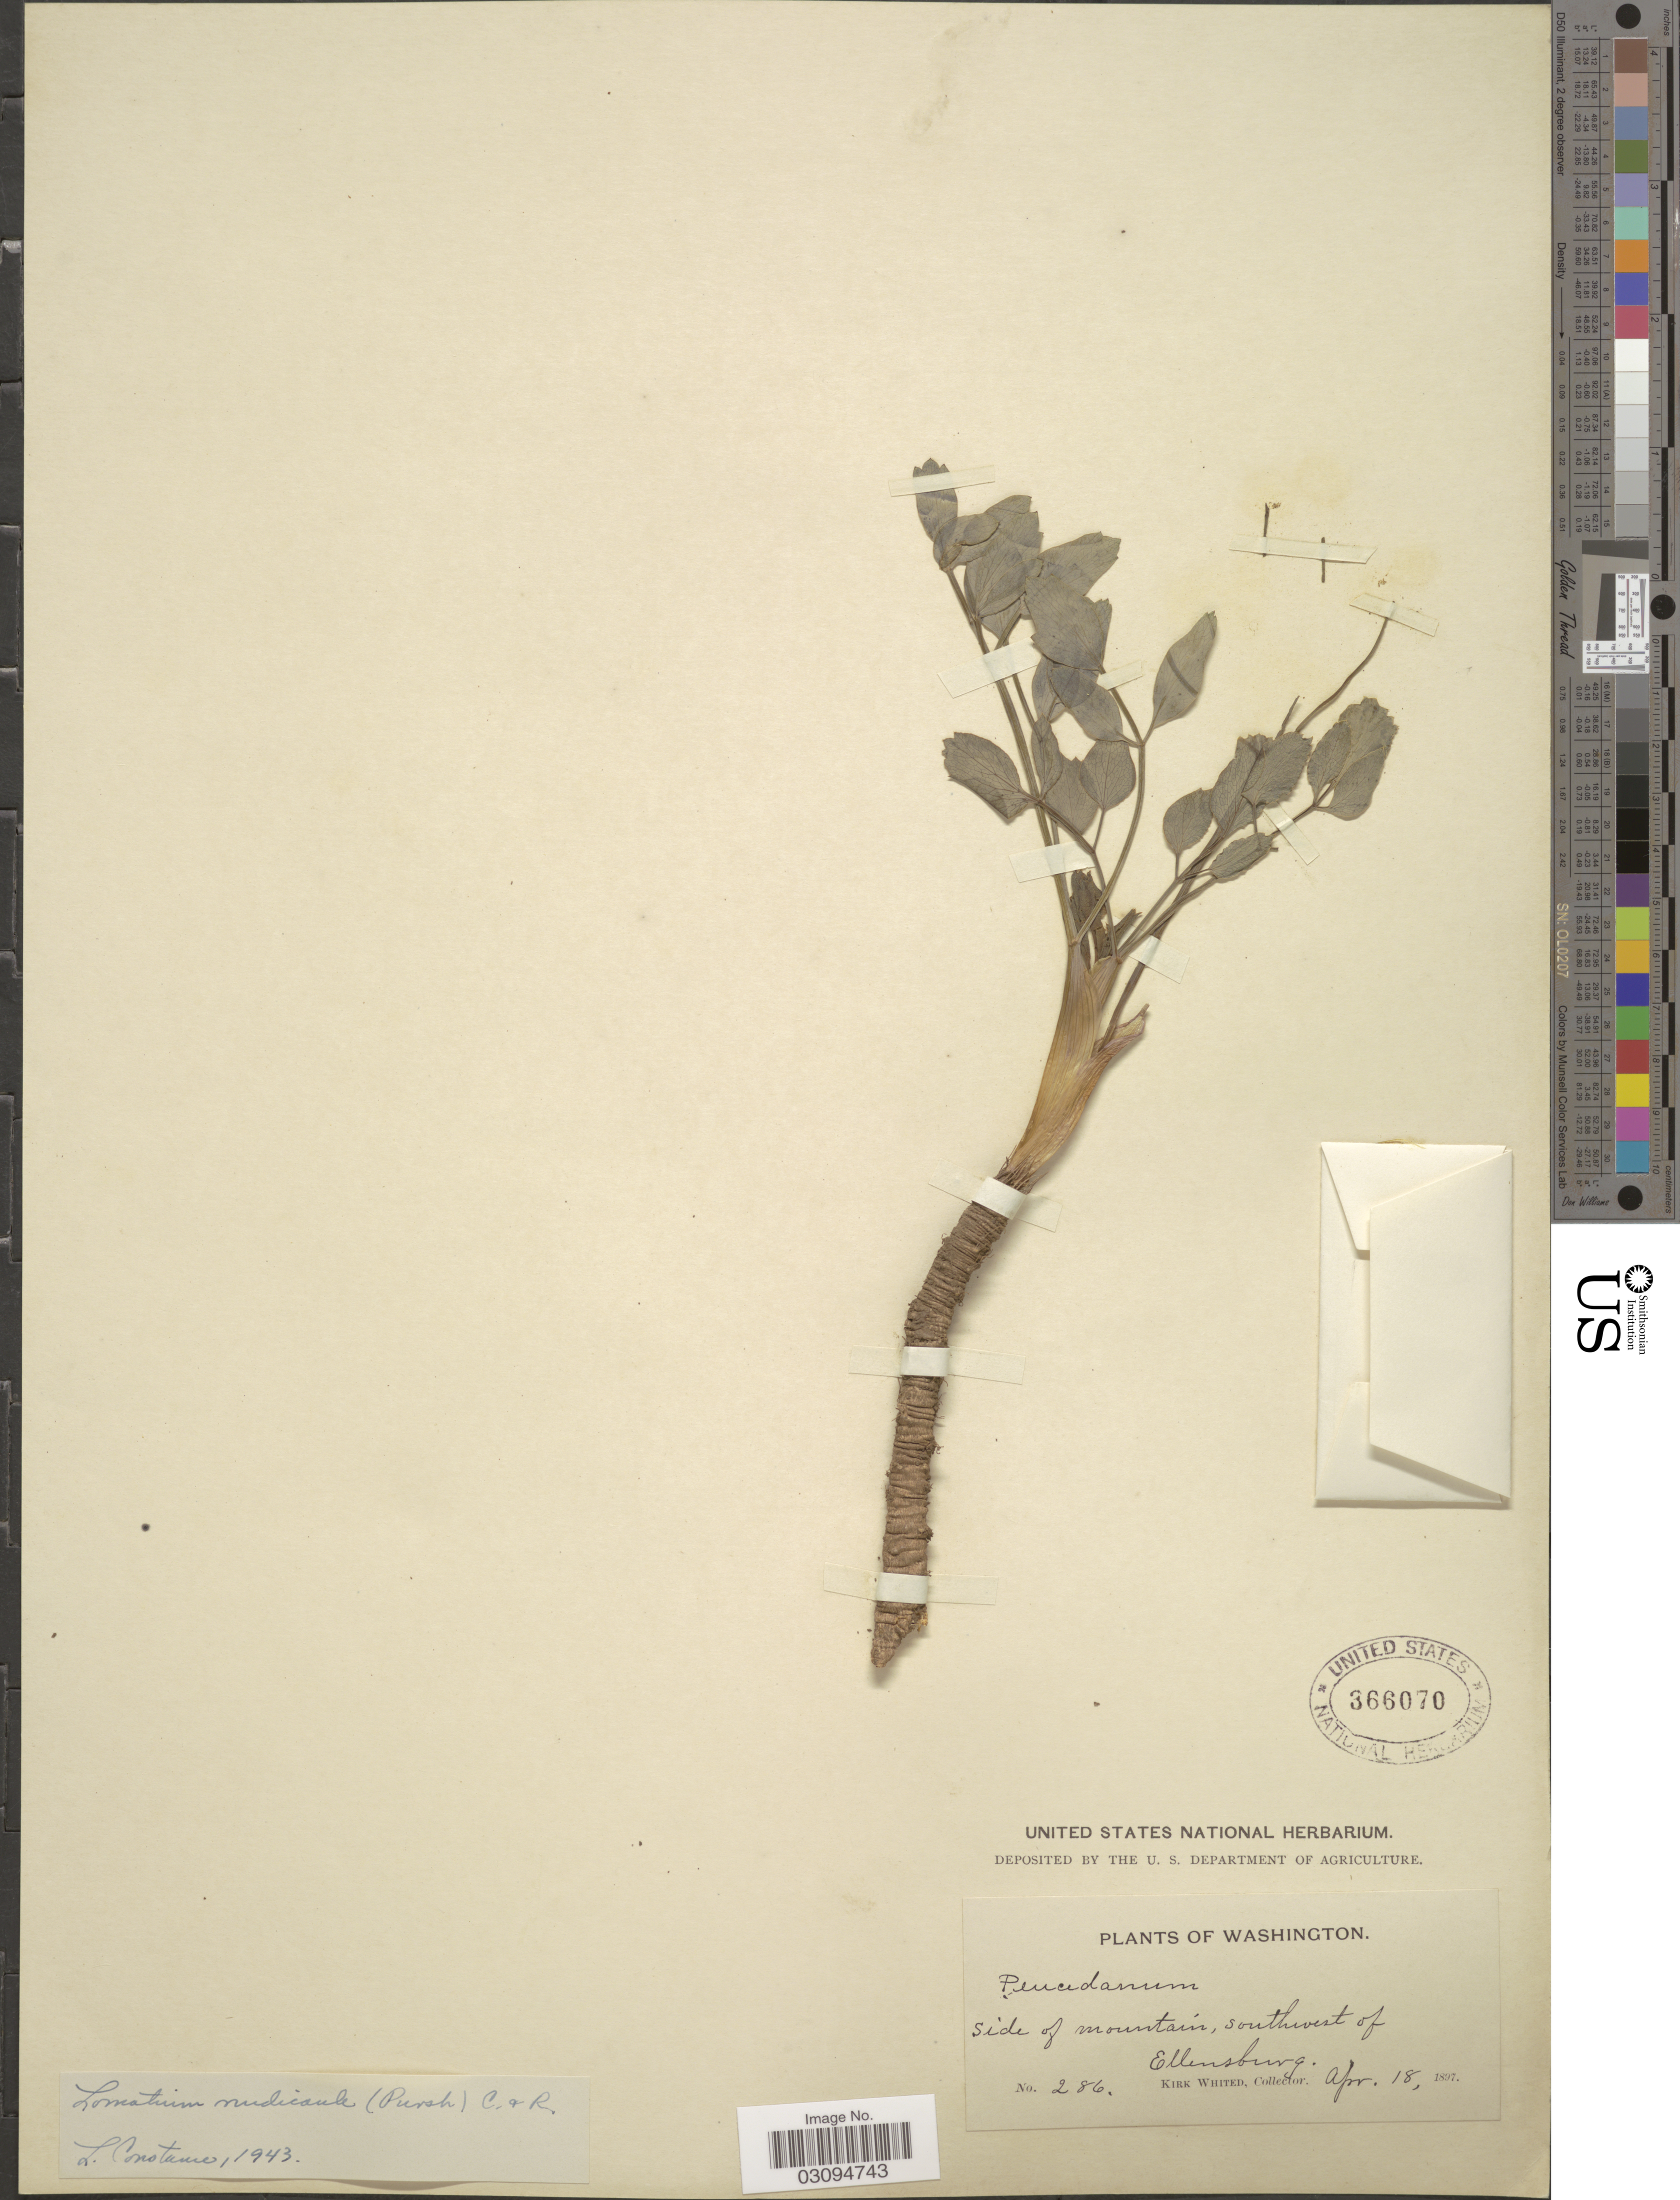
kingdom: Plantae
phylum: Tracheophyta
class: Magnoliopsida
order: Apiales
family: Apiaceae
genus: Lomatium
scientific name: Lomatium nudicaule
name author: (Pursh) J.M. Coult. & Rose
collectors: K. Whited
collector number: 286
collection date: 1897-04-18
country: United States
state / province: Washington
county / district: Kittitas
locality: Side of mountain, southwest of Ellensburg.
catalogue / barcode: US 366070